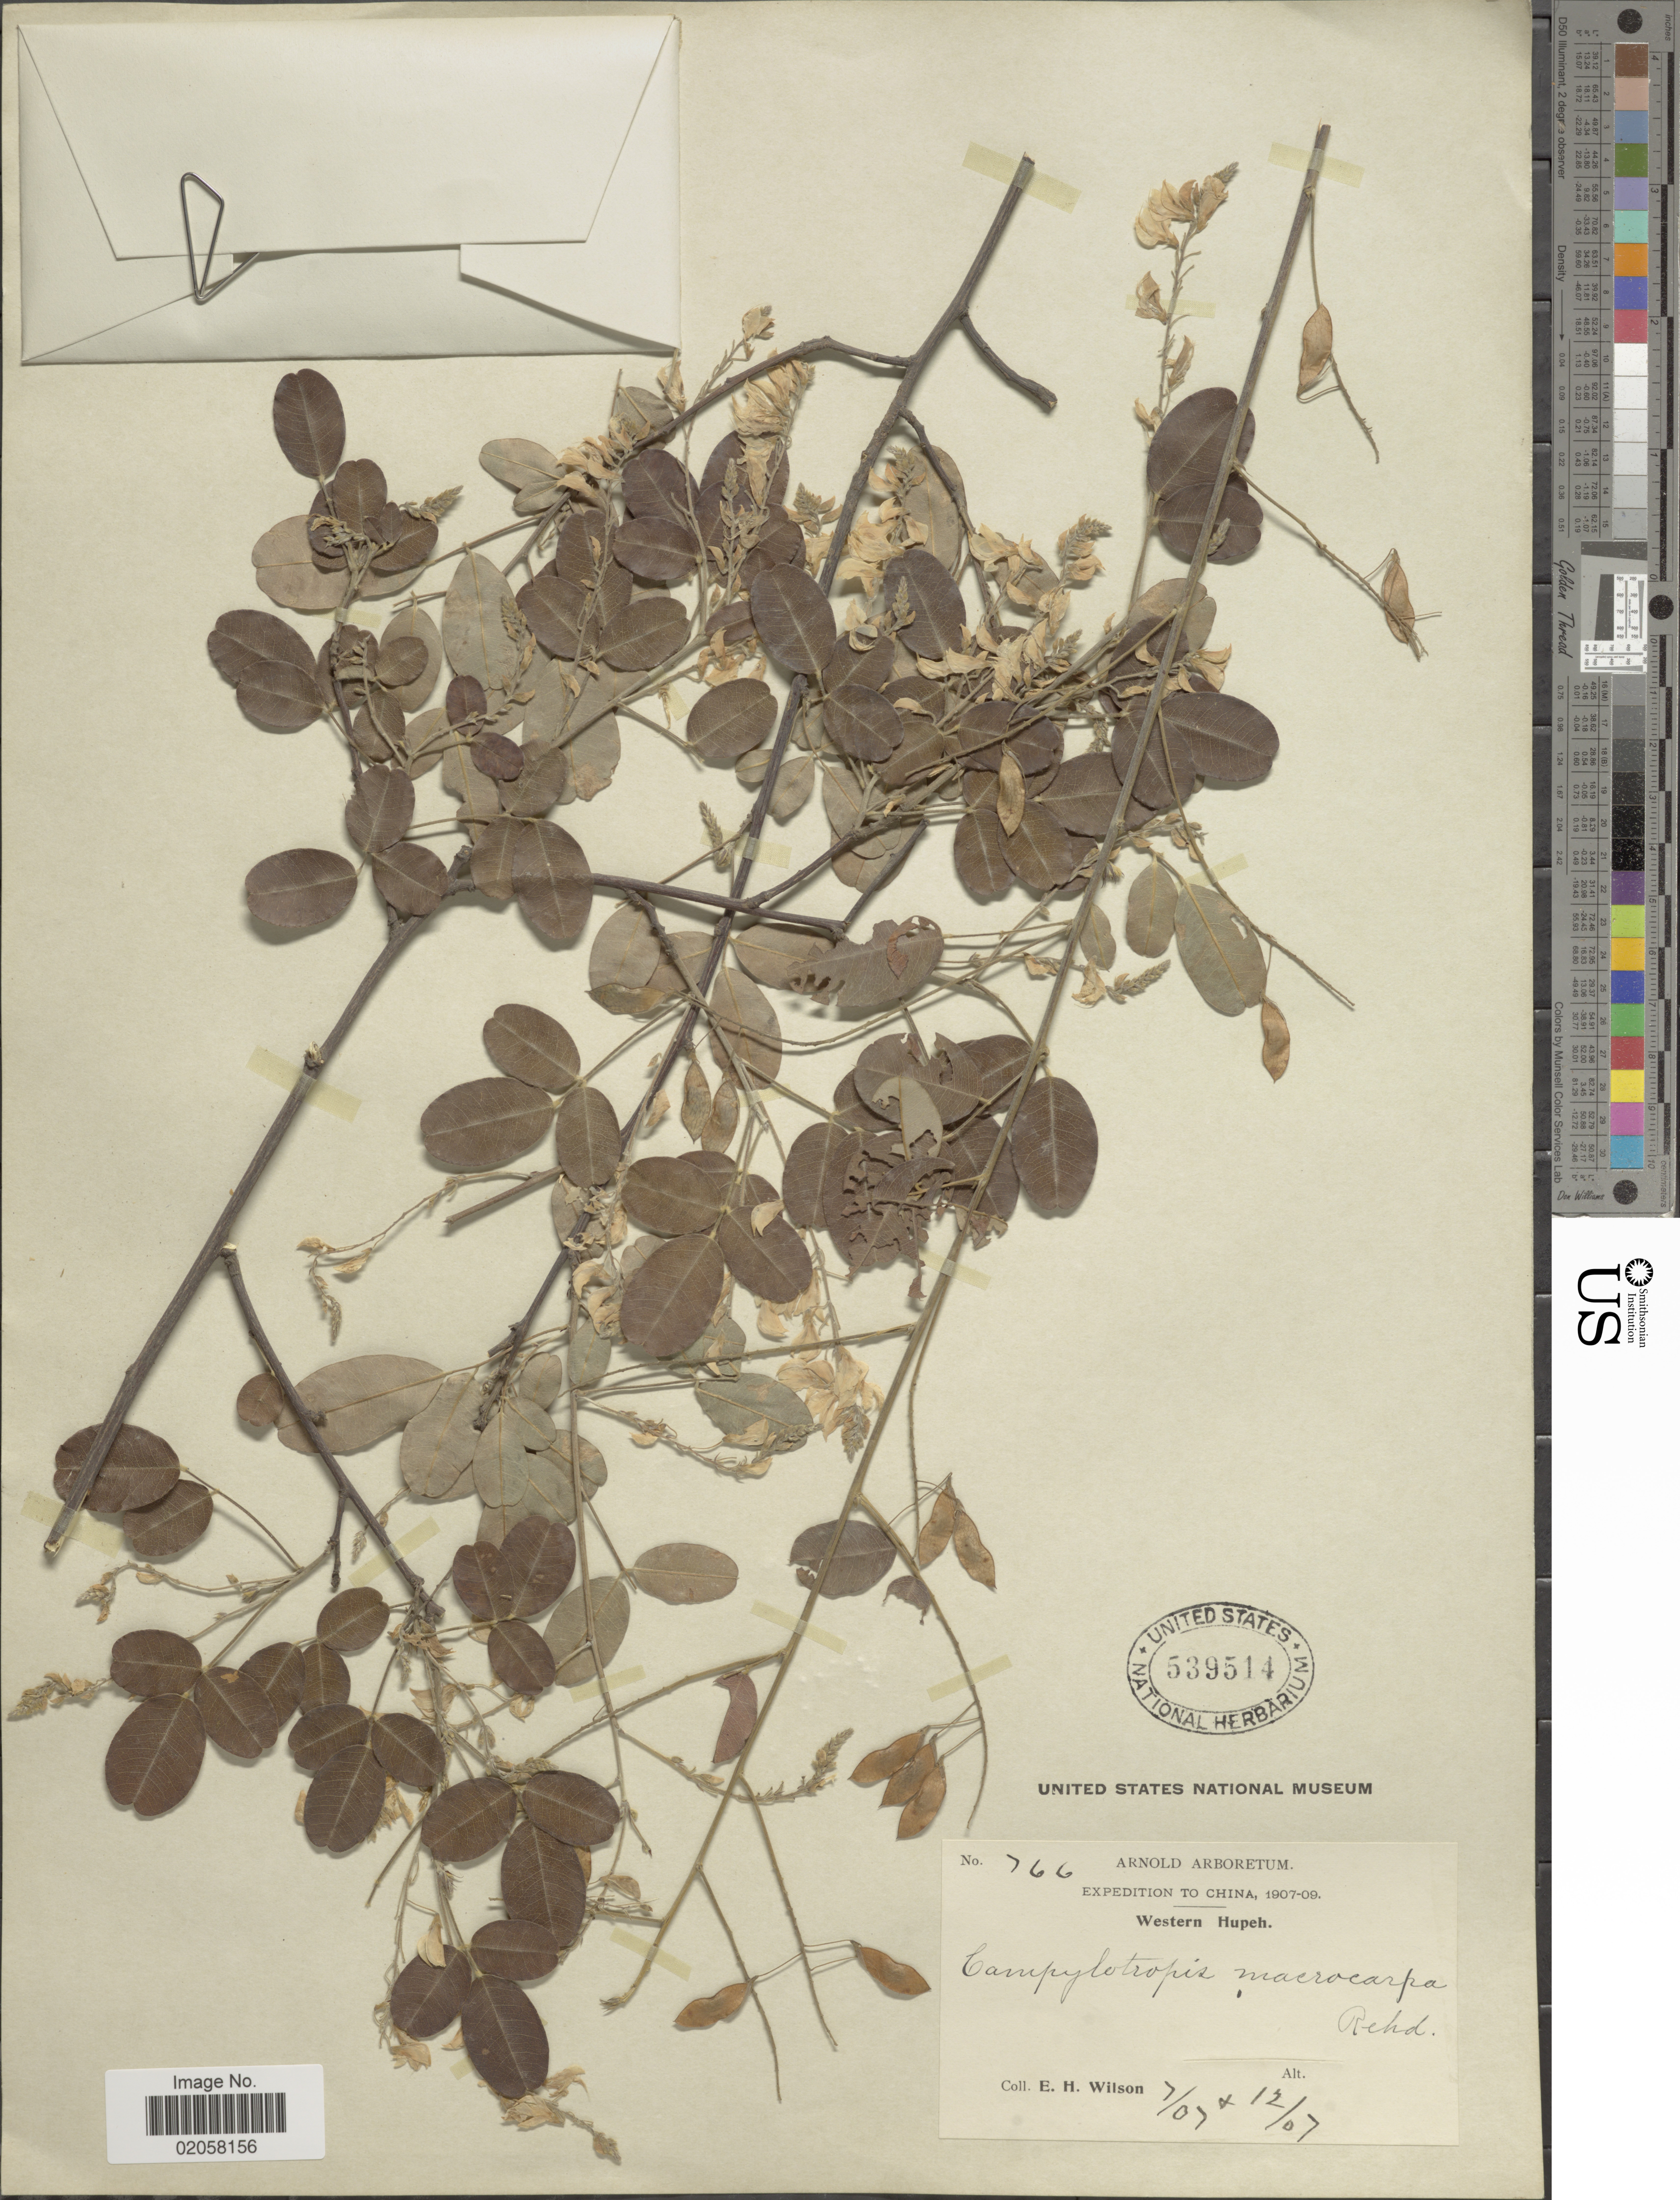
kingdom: Plantae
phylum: Tracheophyta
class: Magnoliopsida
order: Fabales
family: Fabaceae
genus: Campylotropis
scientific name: Campylotropis macrocarpa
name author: H. Ohashi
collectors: E. Wilson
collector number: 766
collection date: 1907-07-07/1909-07-12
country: China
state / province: Hubei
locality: Western Hupeh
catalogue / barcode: US 539514